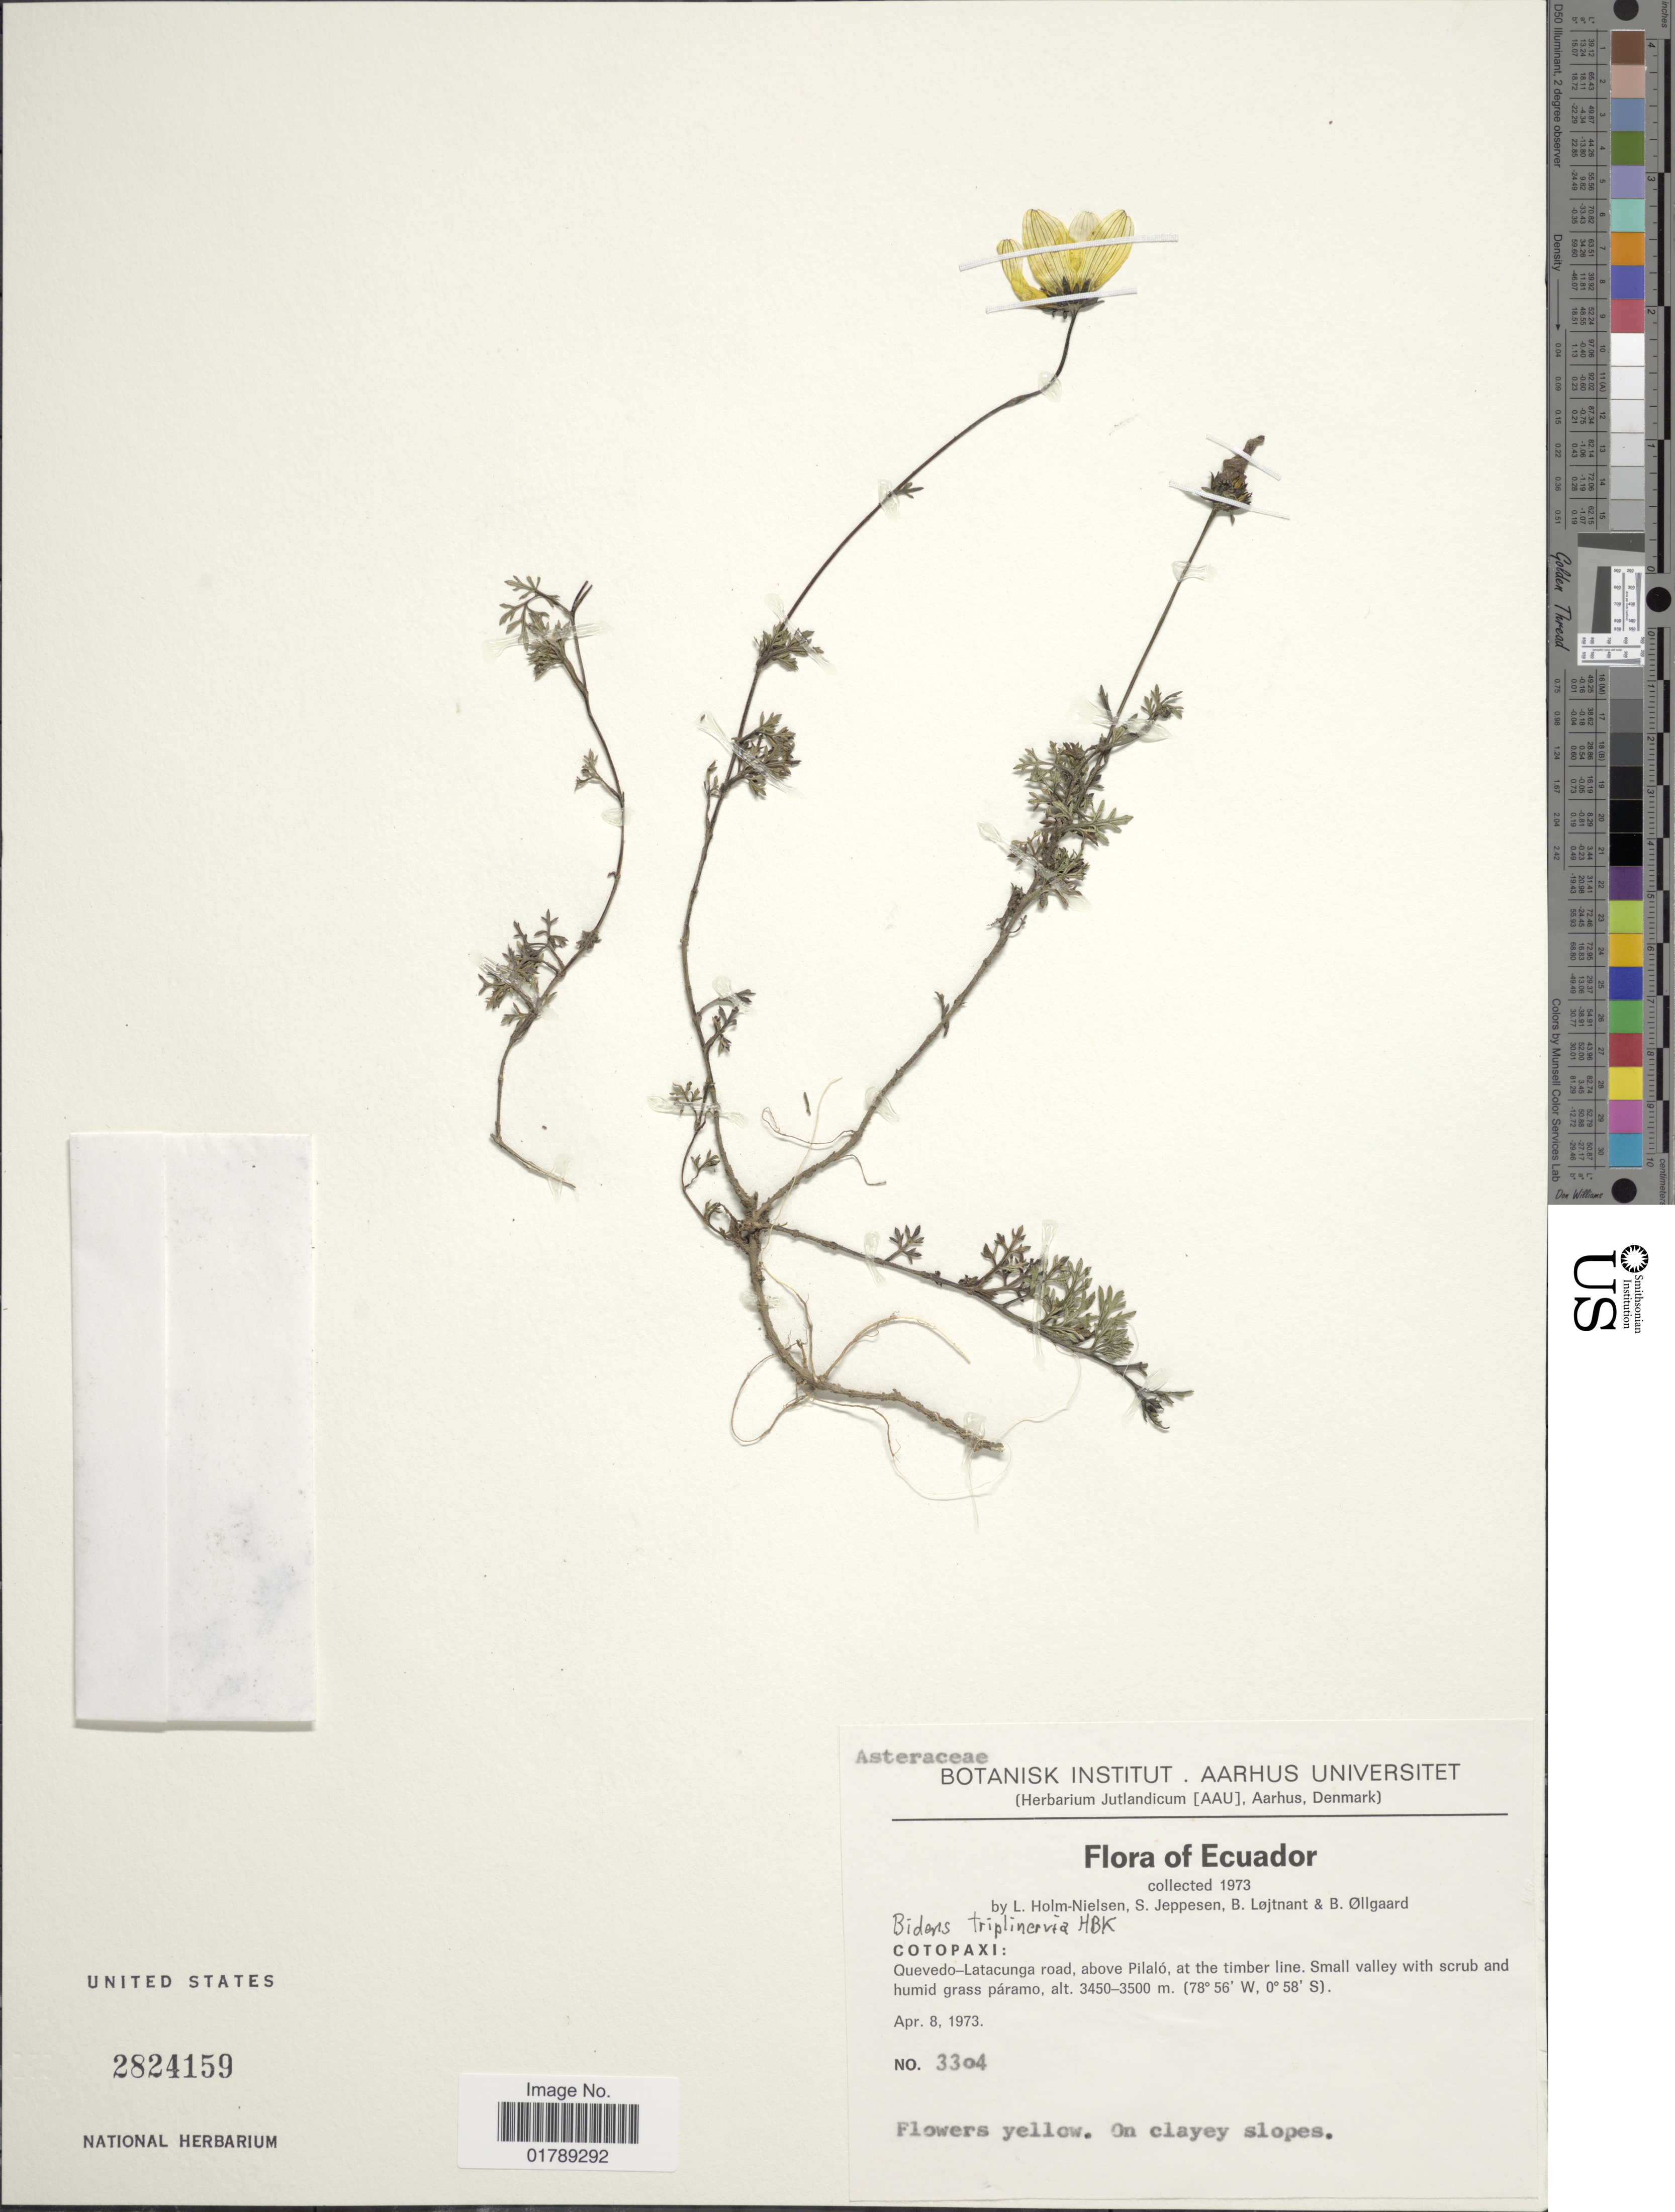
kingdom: Plantae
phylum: Tracheophyta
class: Magnoliopsida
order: Asterales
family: Asteraceae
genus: Bidens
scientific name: Bidens triplinervia var. macrantha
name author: (Wedd.) Sherff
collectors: L. B. Holm-Nielsen, S. Jeppesen, B. Löjtnant & B. Øllgaard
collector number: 3304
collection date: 1973-04-08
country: Ecuador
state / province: Cotopaxi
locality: Quevedo-Latacunga road, above Pilaló, at the timber line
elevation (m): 3450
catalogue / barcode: US 2824159